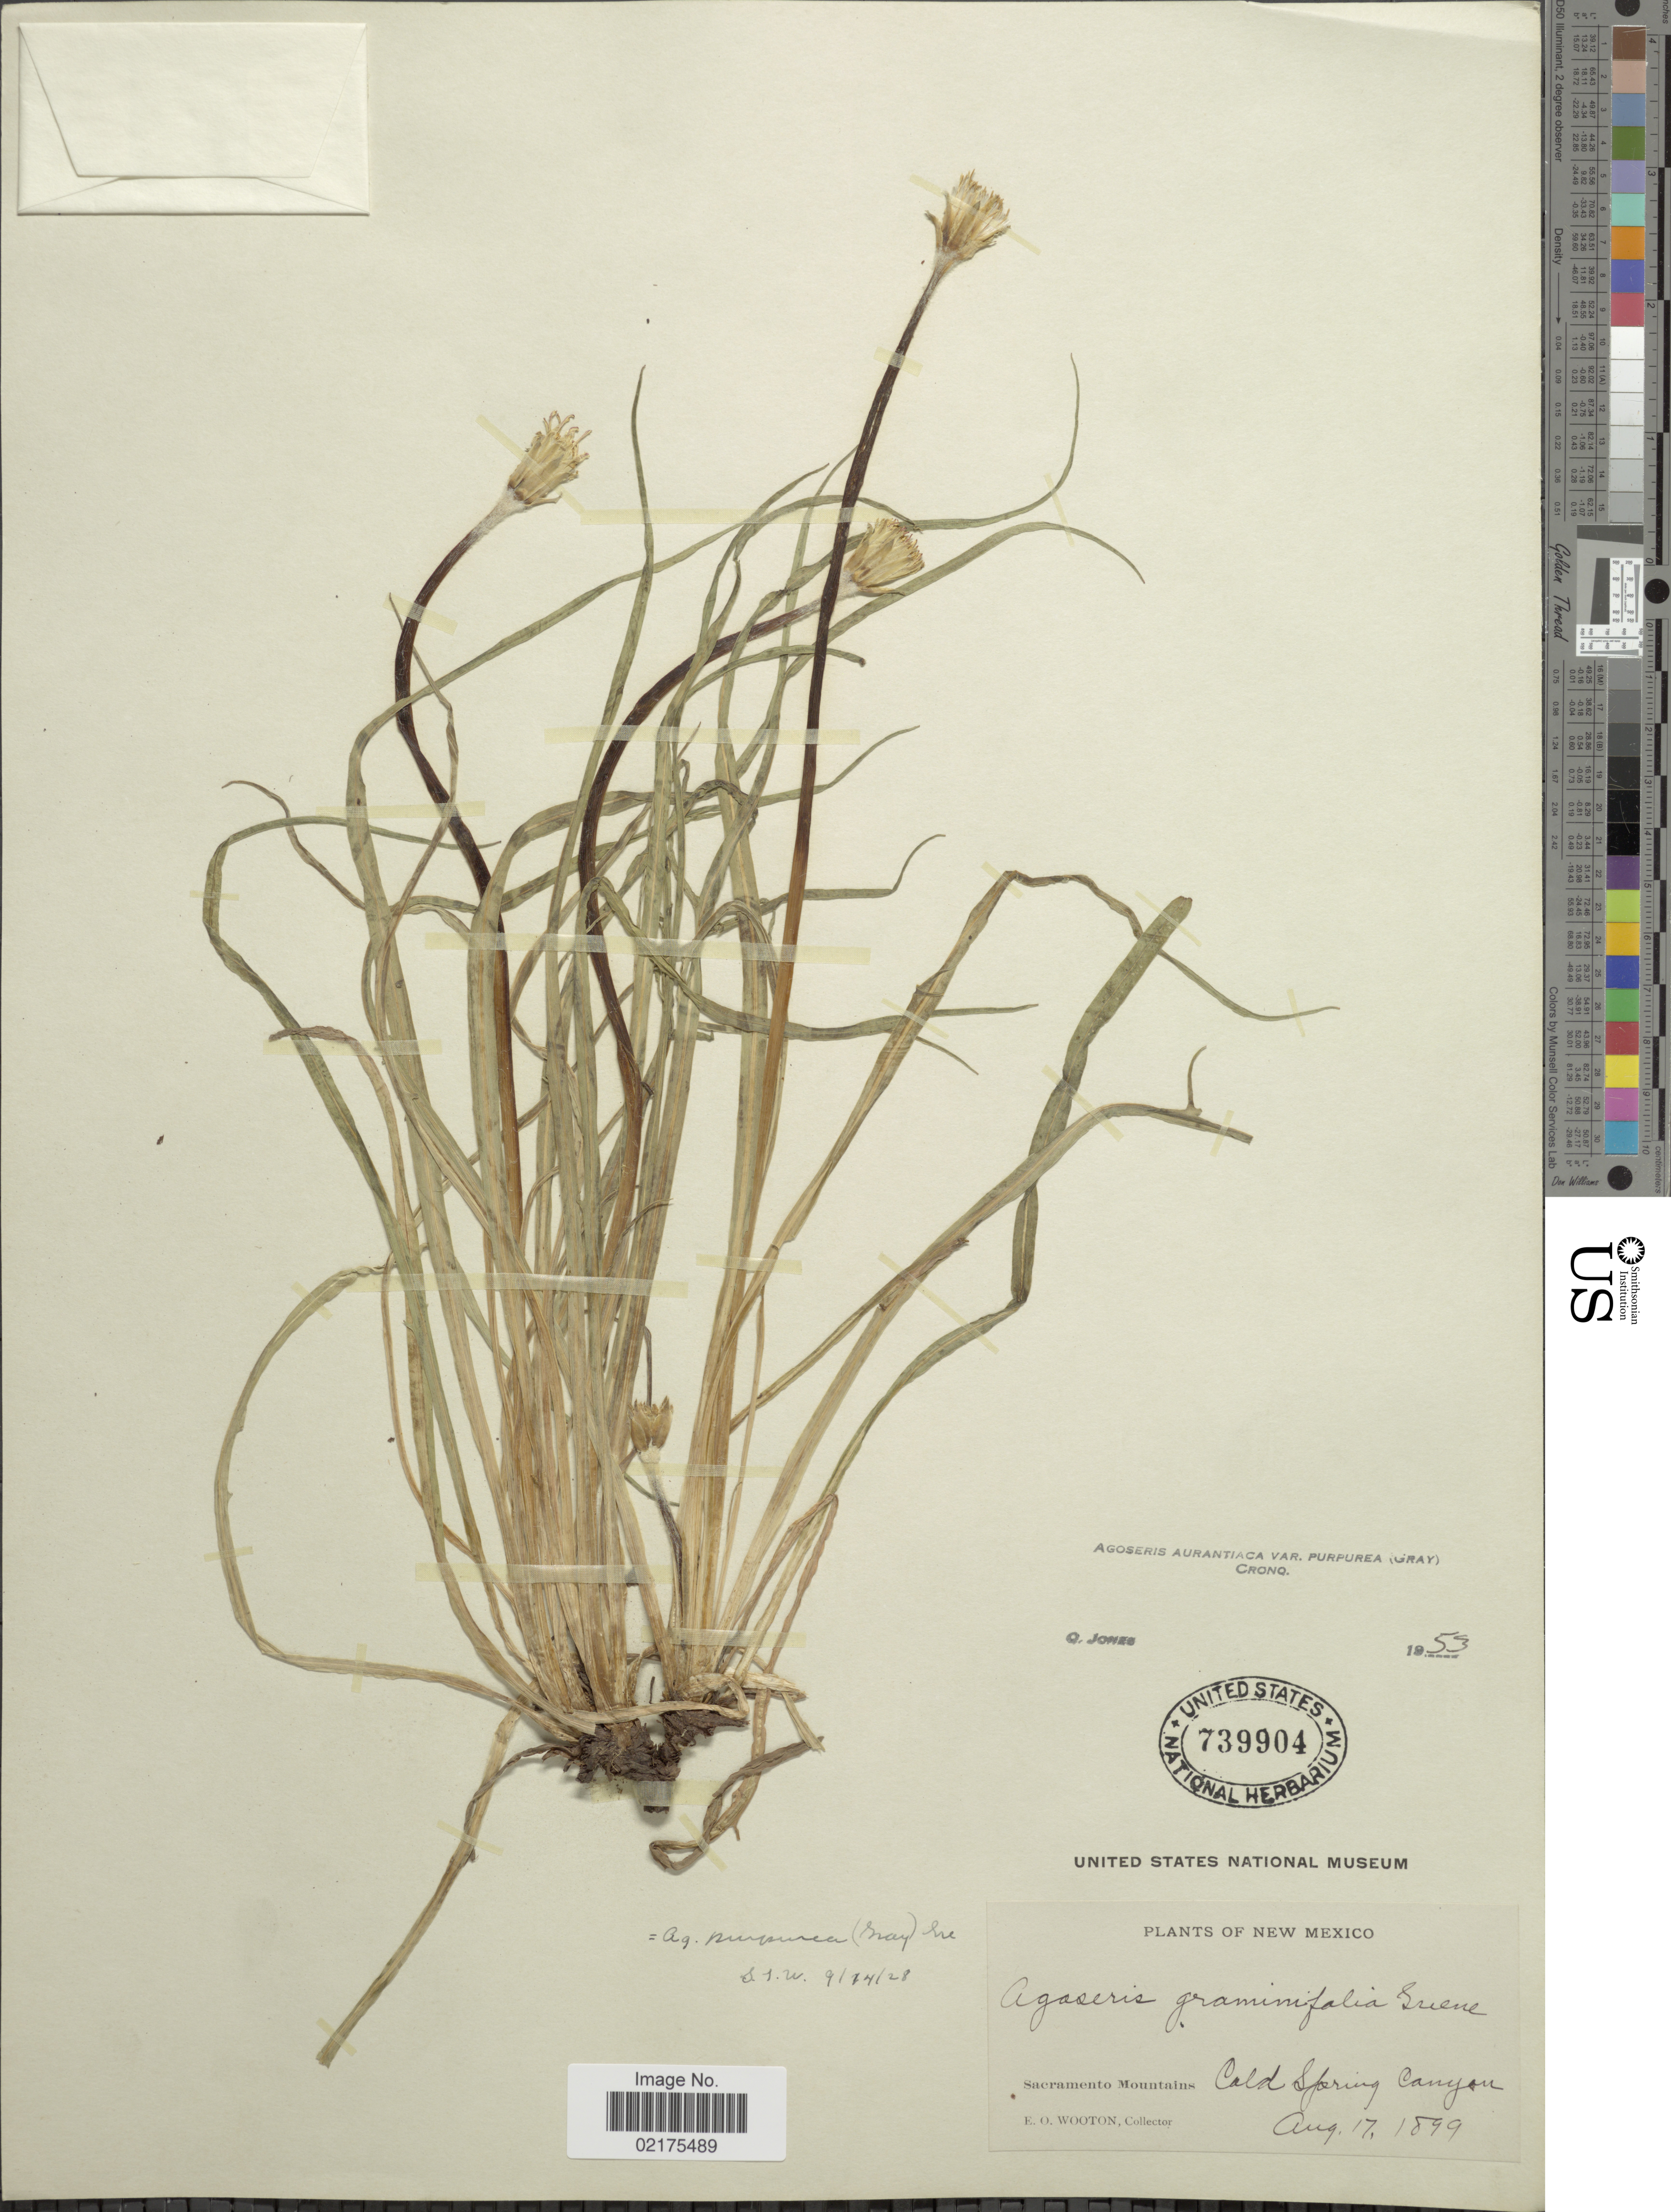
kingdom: Plantae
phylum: Tracheophyta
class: Magnoliopsida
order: Asterales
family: Asteraceae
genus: Agoseris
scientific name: Agoseris aurantiaca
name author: (Hook.) Greene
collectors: E. O. Wooton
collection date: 1899-08-17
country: United States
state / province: New Mexico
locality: Sacramento Mountains, Cold Spring, Canyon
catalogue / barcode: US 739904